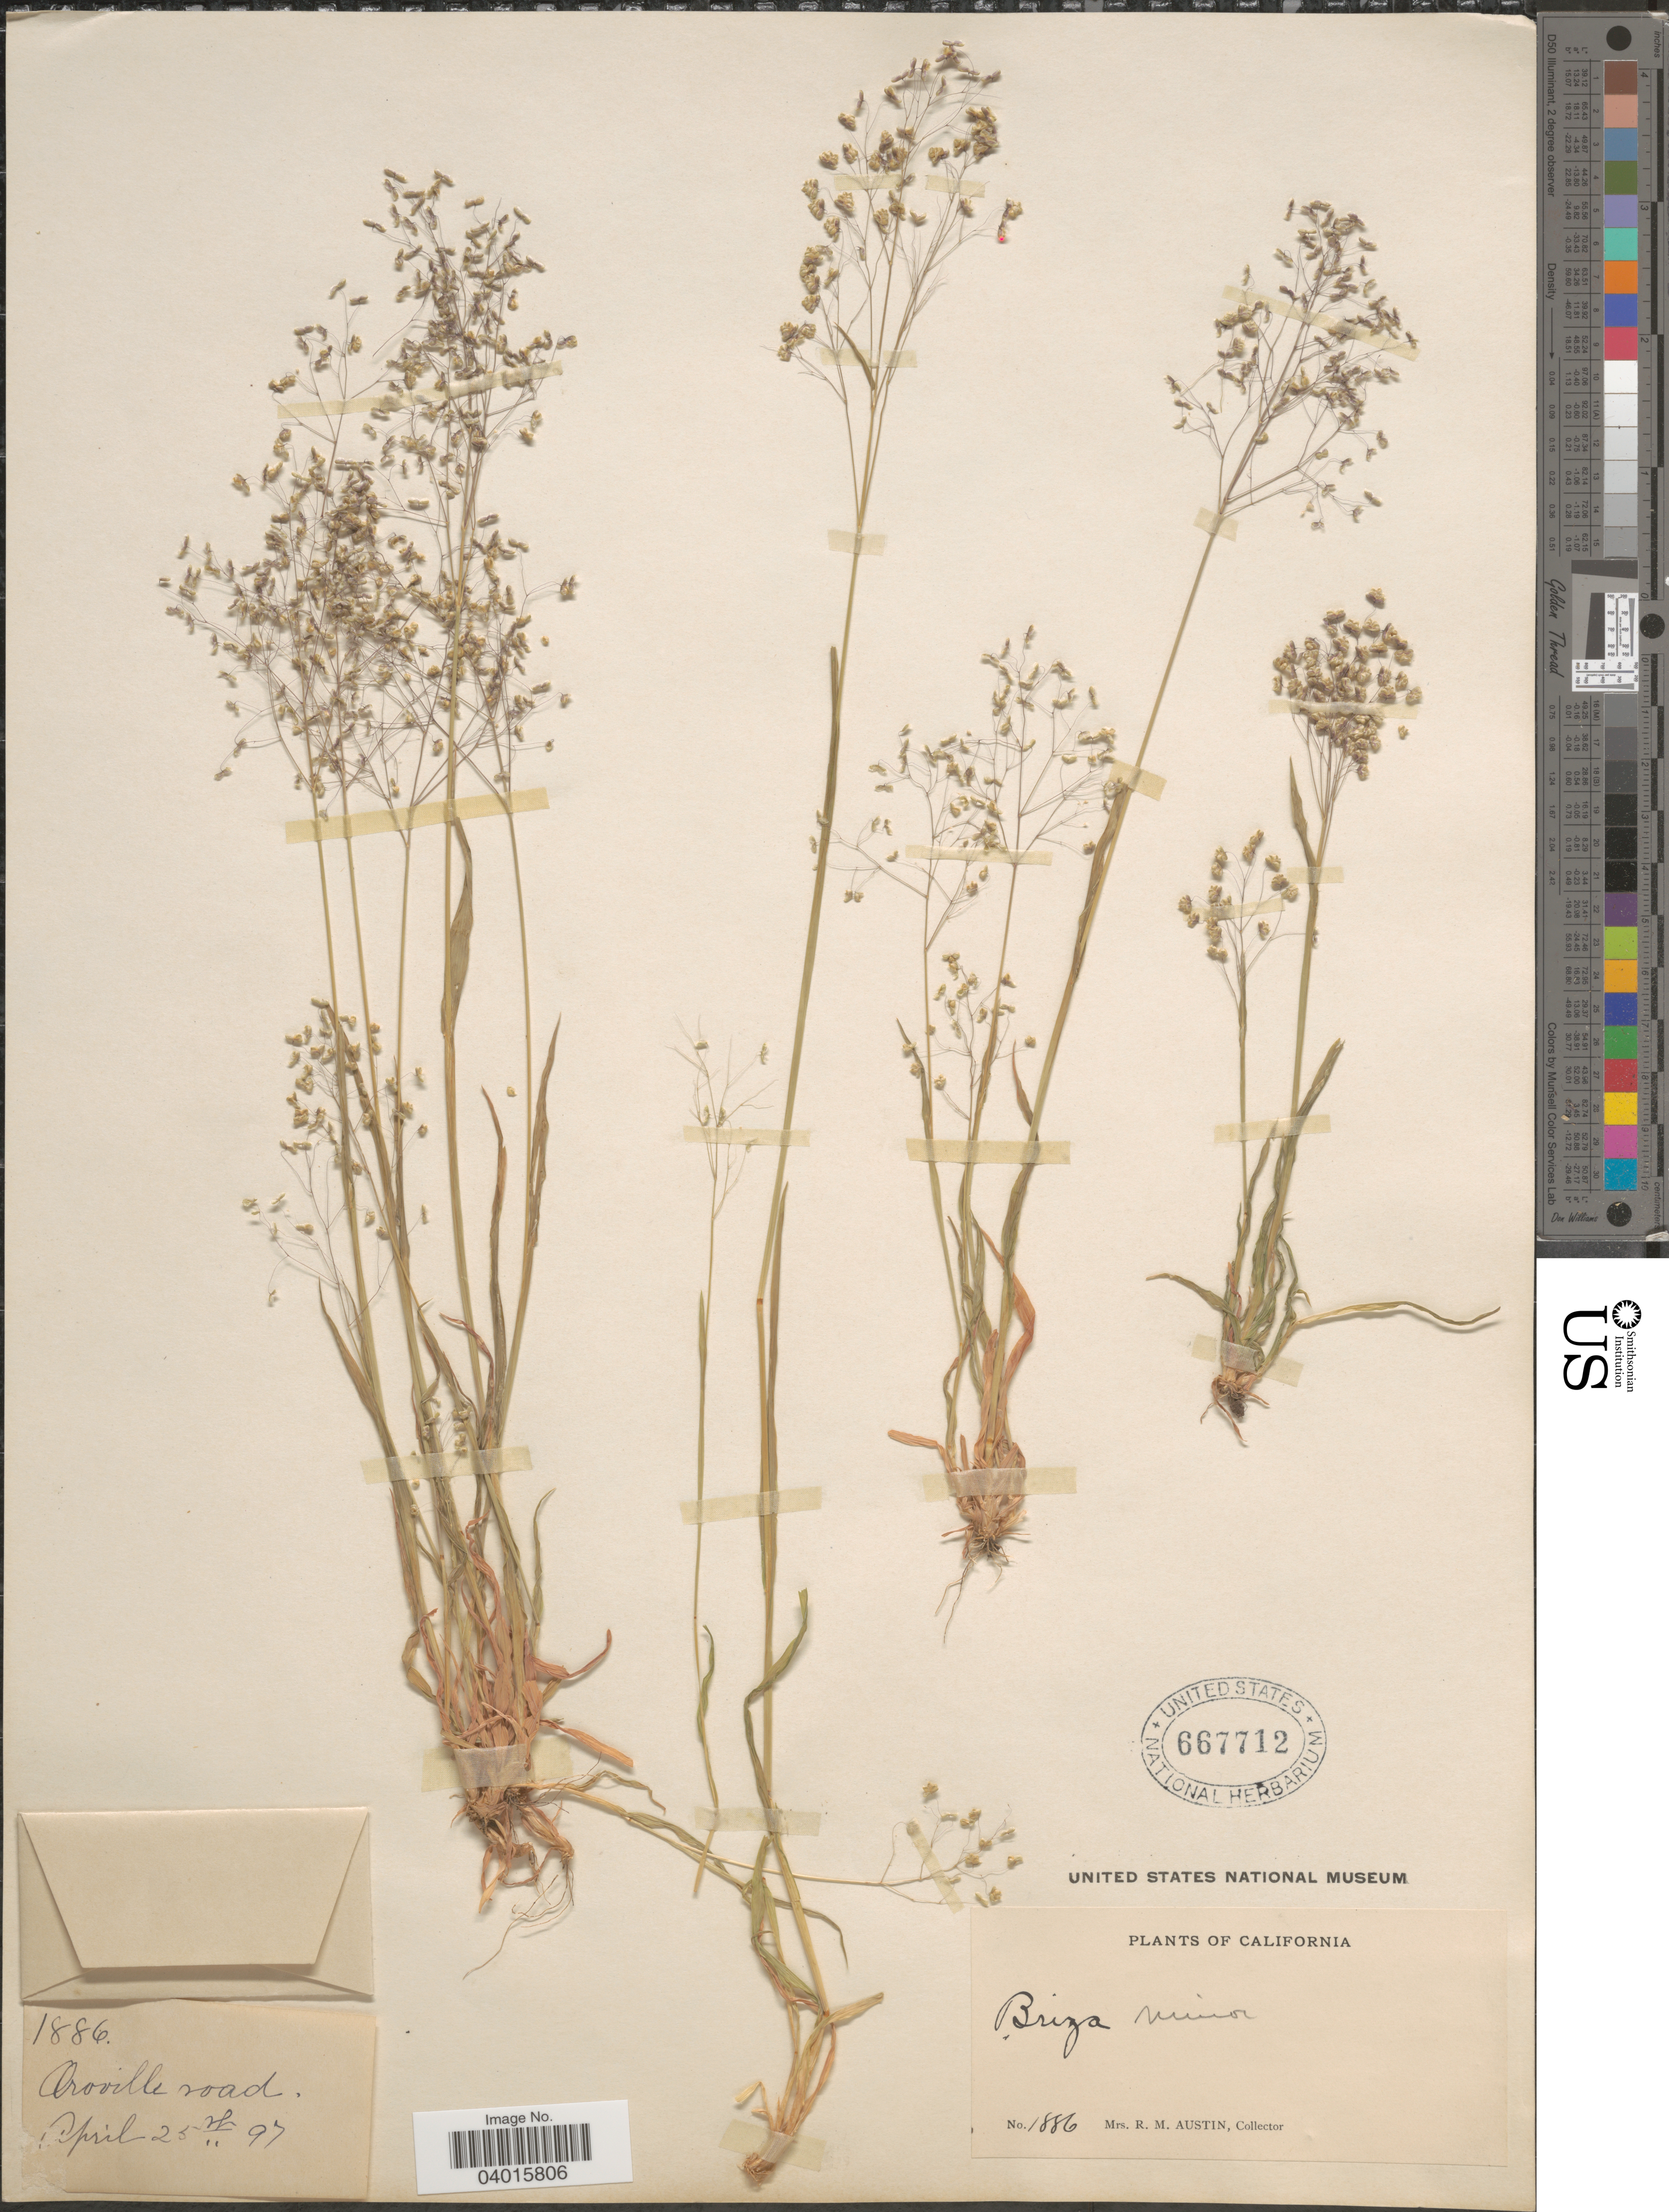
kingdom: Plantae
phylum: Tracheophyta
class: Liliopsida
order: Poales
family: Poaceae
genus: Briza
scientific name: Briza minor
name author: L.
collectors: R. Austin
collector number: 1886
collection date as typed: Transcribed d/m/y: 25/4/97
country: United States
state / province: California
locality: Oroville road.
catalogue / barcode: US 667712